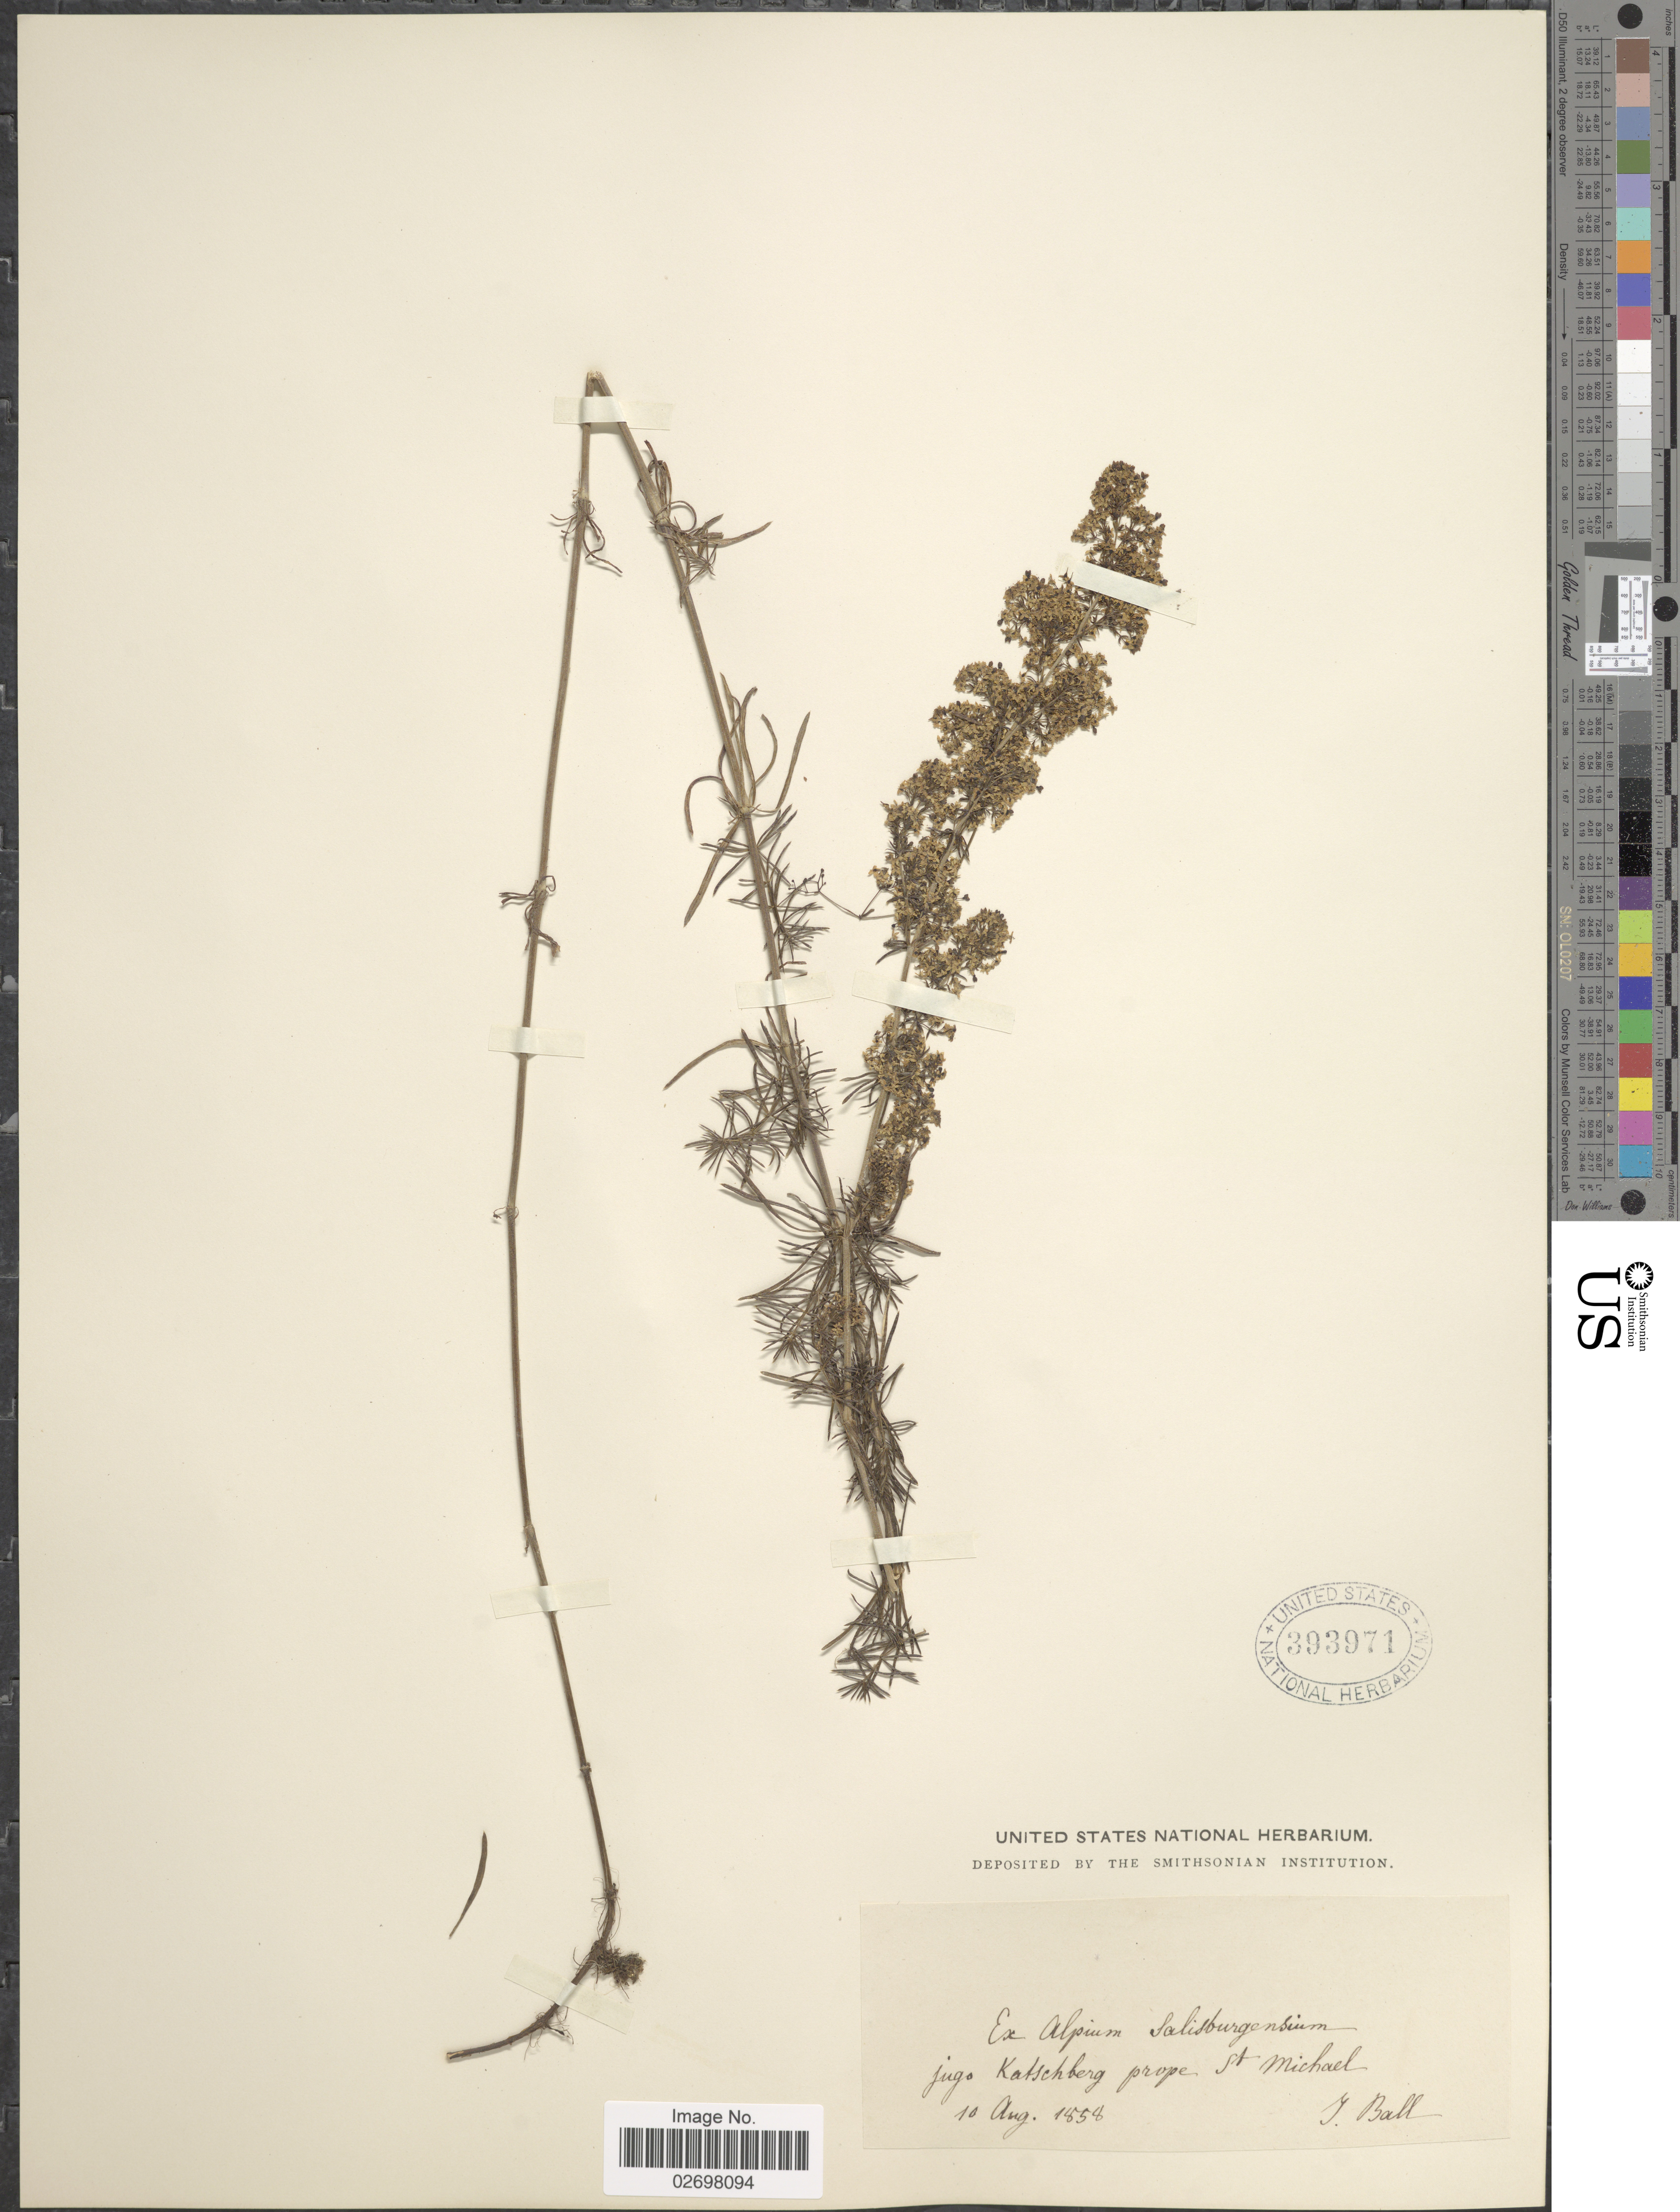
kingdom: Plantae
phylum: Tracheophyta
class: Magnoliopsida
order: Gentianales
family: Rubiaceae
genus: Galium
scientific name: Galium sp.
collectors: J. Ball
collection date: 1858-08-10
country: Austria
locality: Alpium Salisburgensium jugo Kotschberg prope St Michael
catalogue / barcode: US 393971